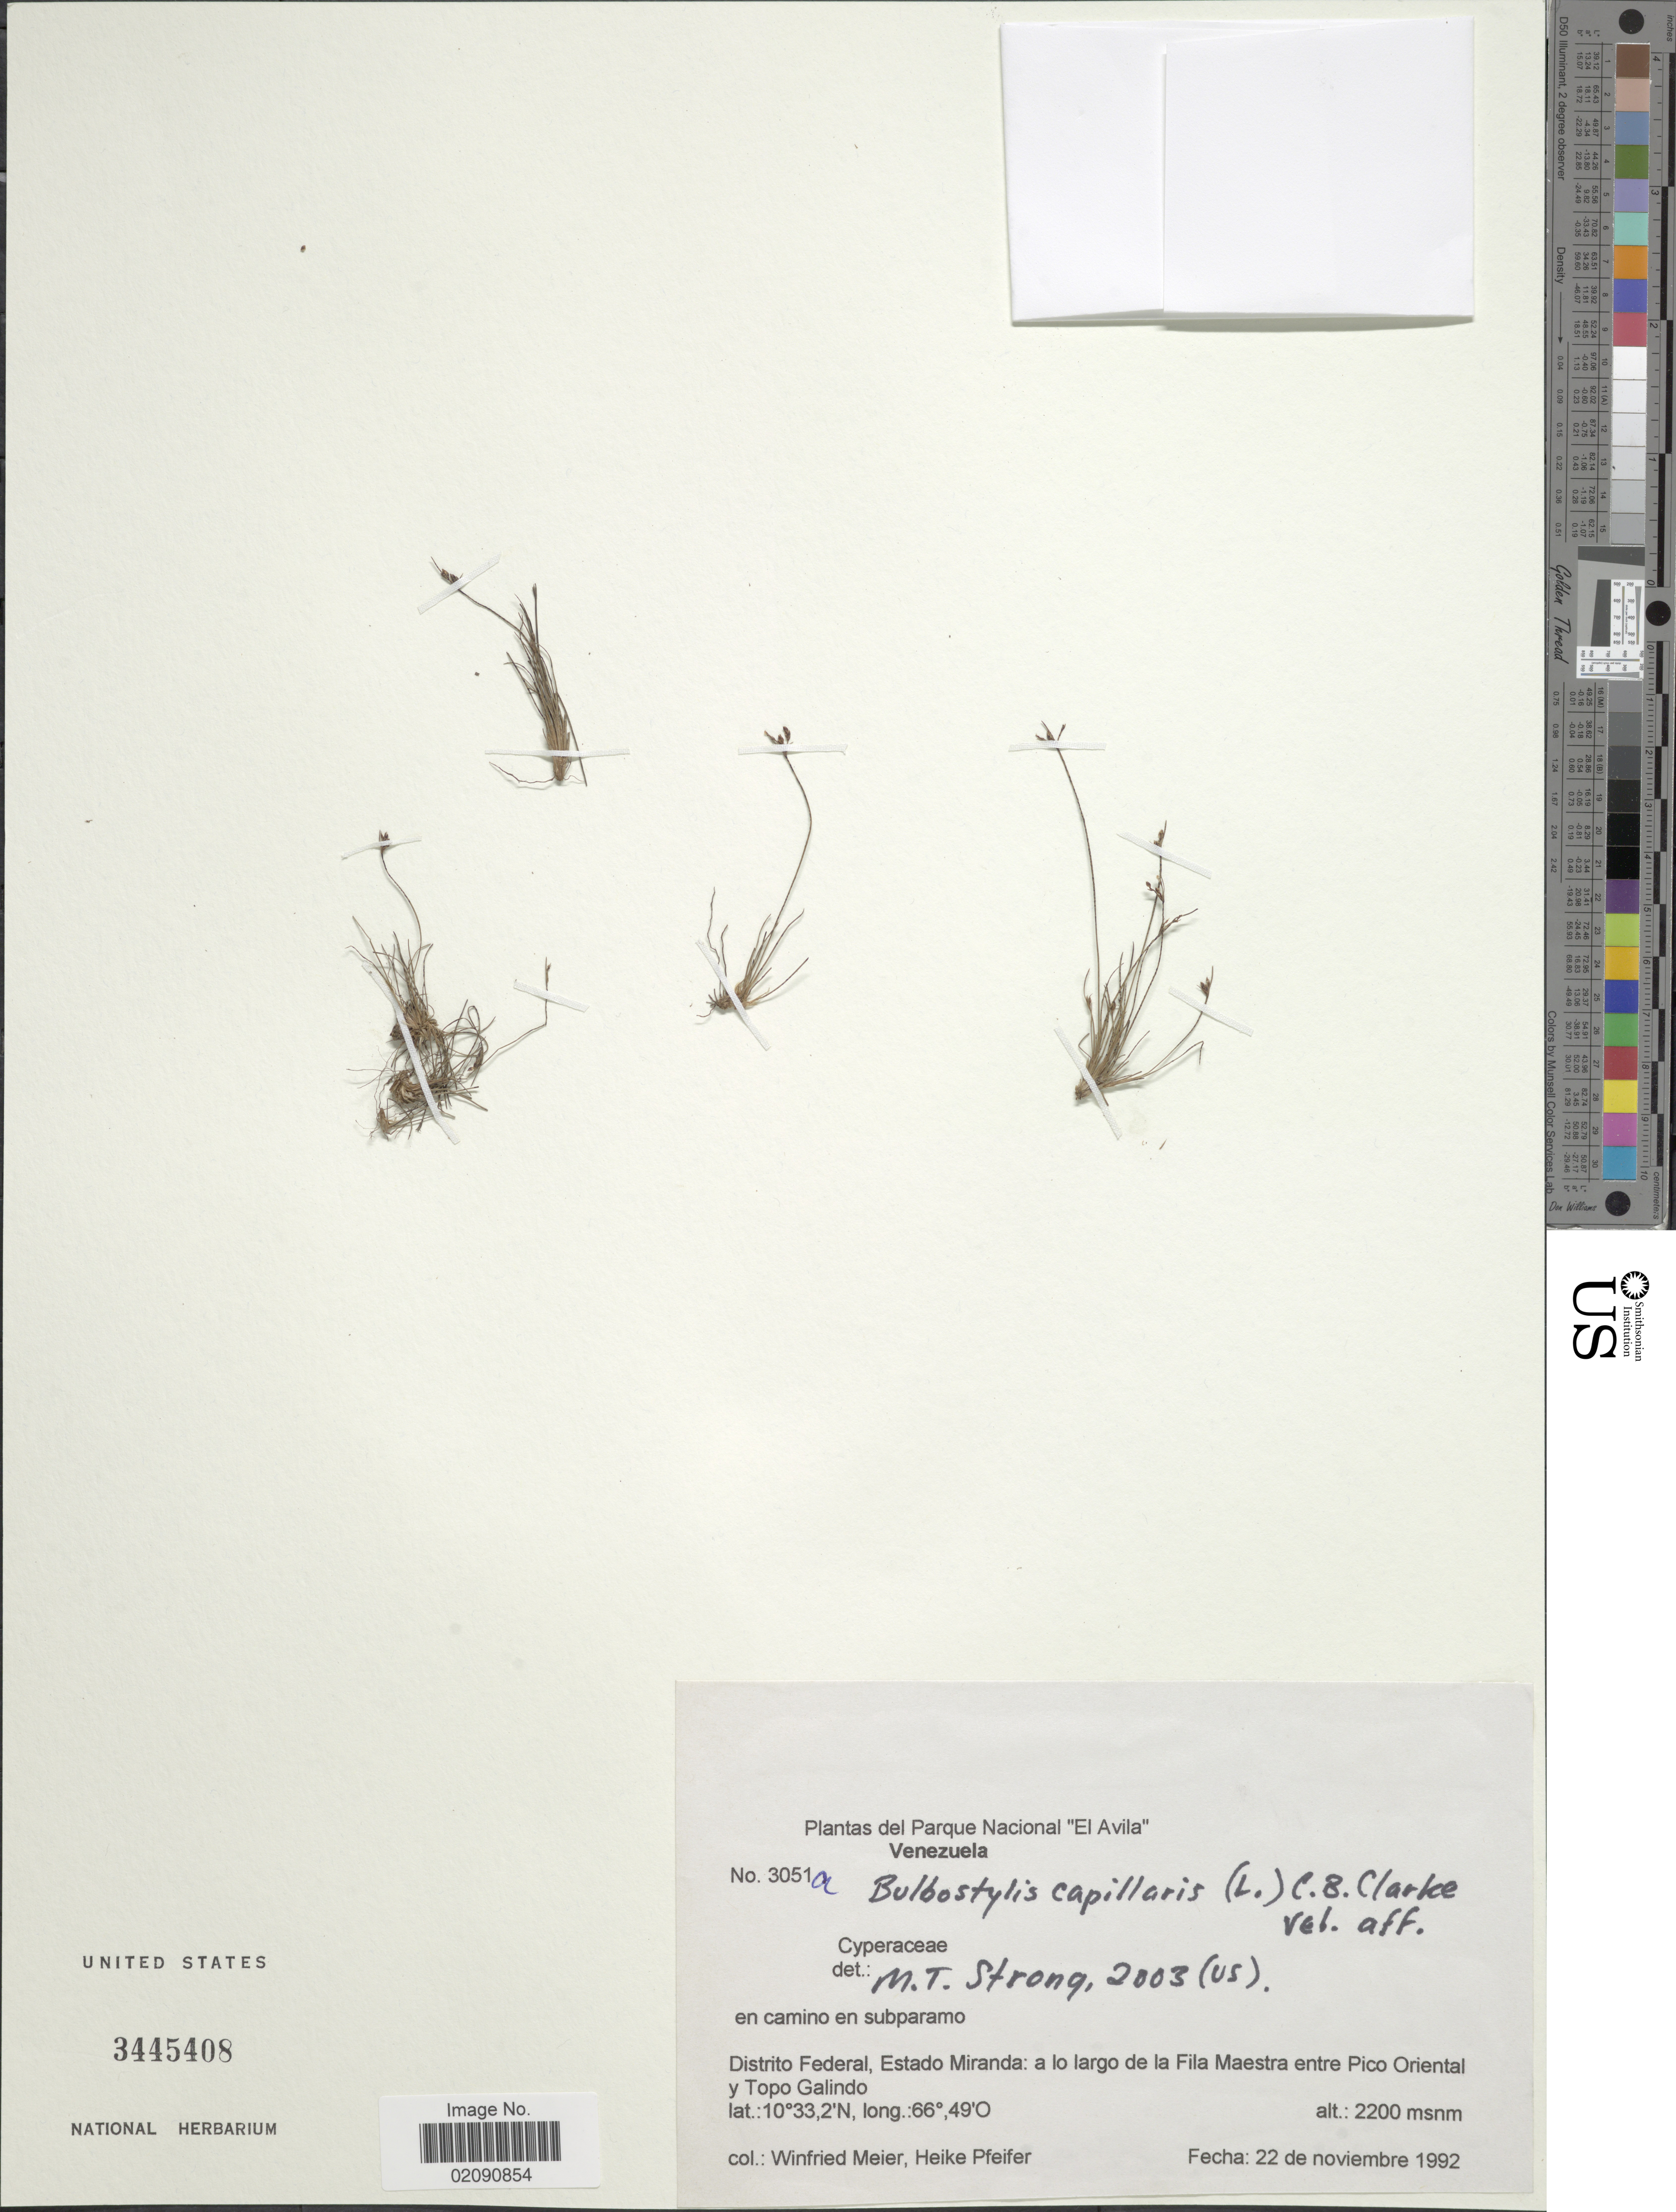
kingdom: Plantae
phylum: Tracheophyta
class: Liliopsida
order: Poales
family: Cyperaceae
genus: Bulbostylis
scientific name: Bulbostylis asperula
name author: (Kunth) C.B. Clarke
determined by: Maciel-Silva, J. F.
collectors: W. Meier & H. Pfeifer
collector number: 3051a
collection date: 1992-11-22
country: Venezuela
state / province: Miranda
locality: Parque Nacional "El Avila", en camino en subparamo, Ditrito Federal, Estado Miranda: a lo largo de la Fila Maestra entre Pico Oriental y Topo Galindo.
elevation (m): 2200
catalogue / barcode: US 3445408